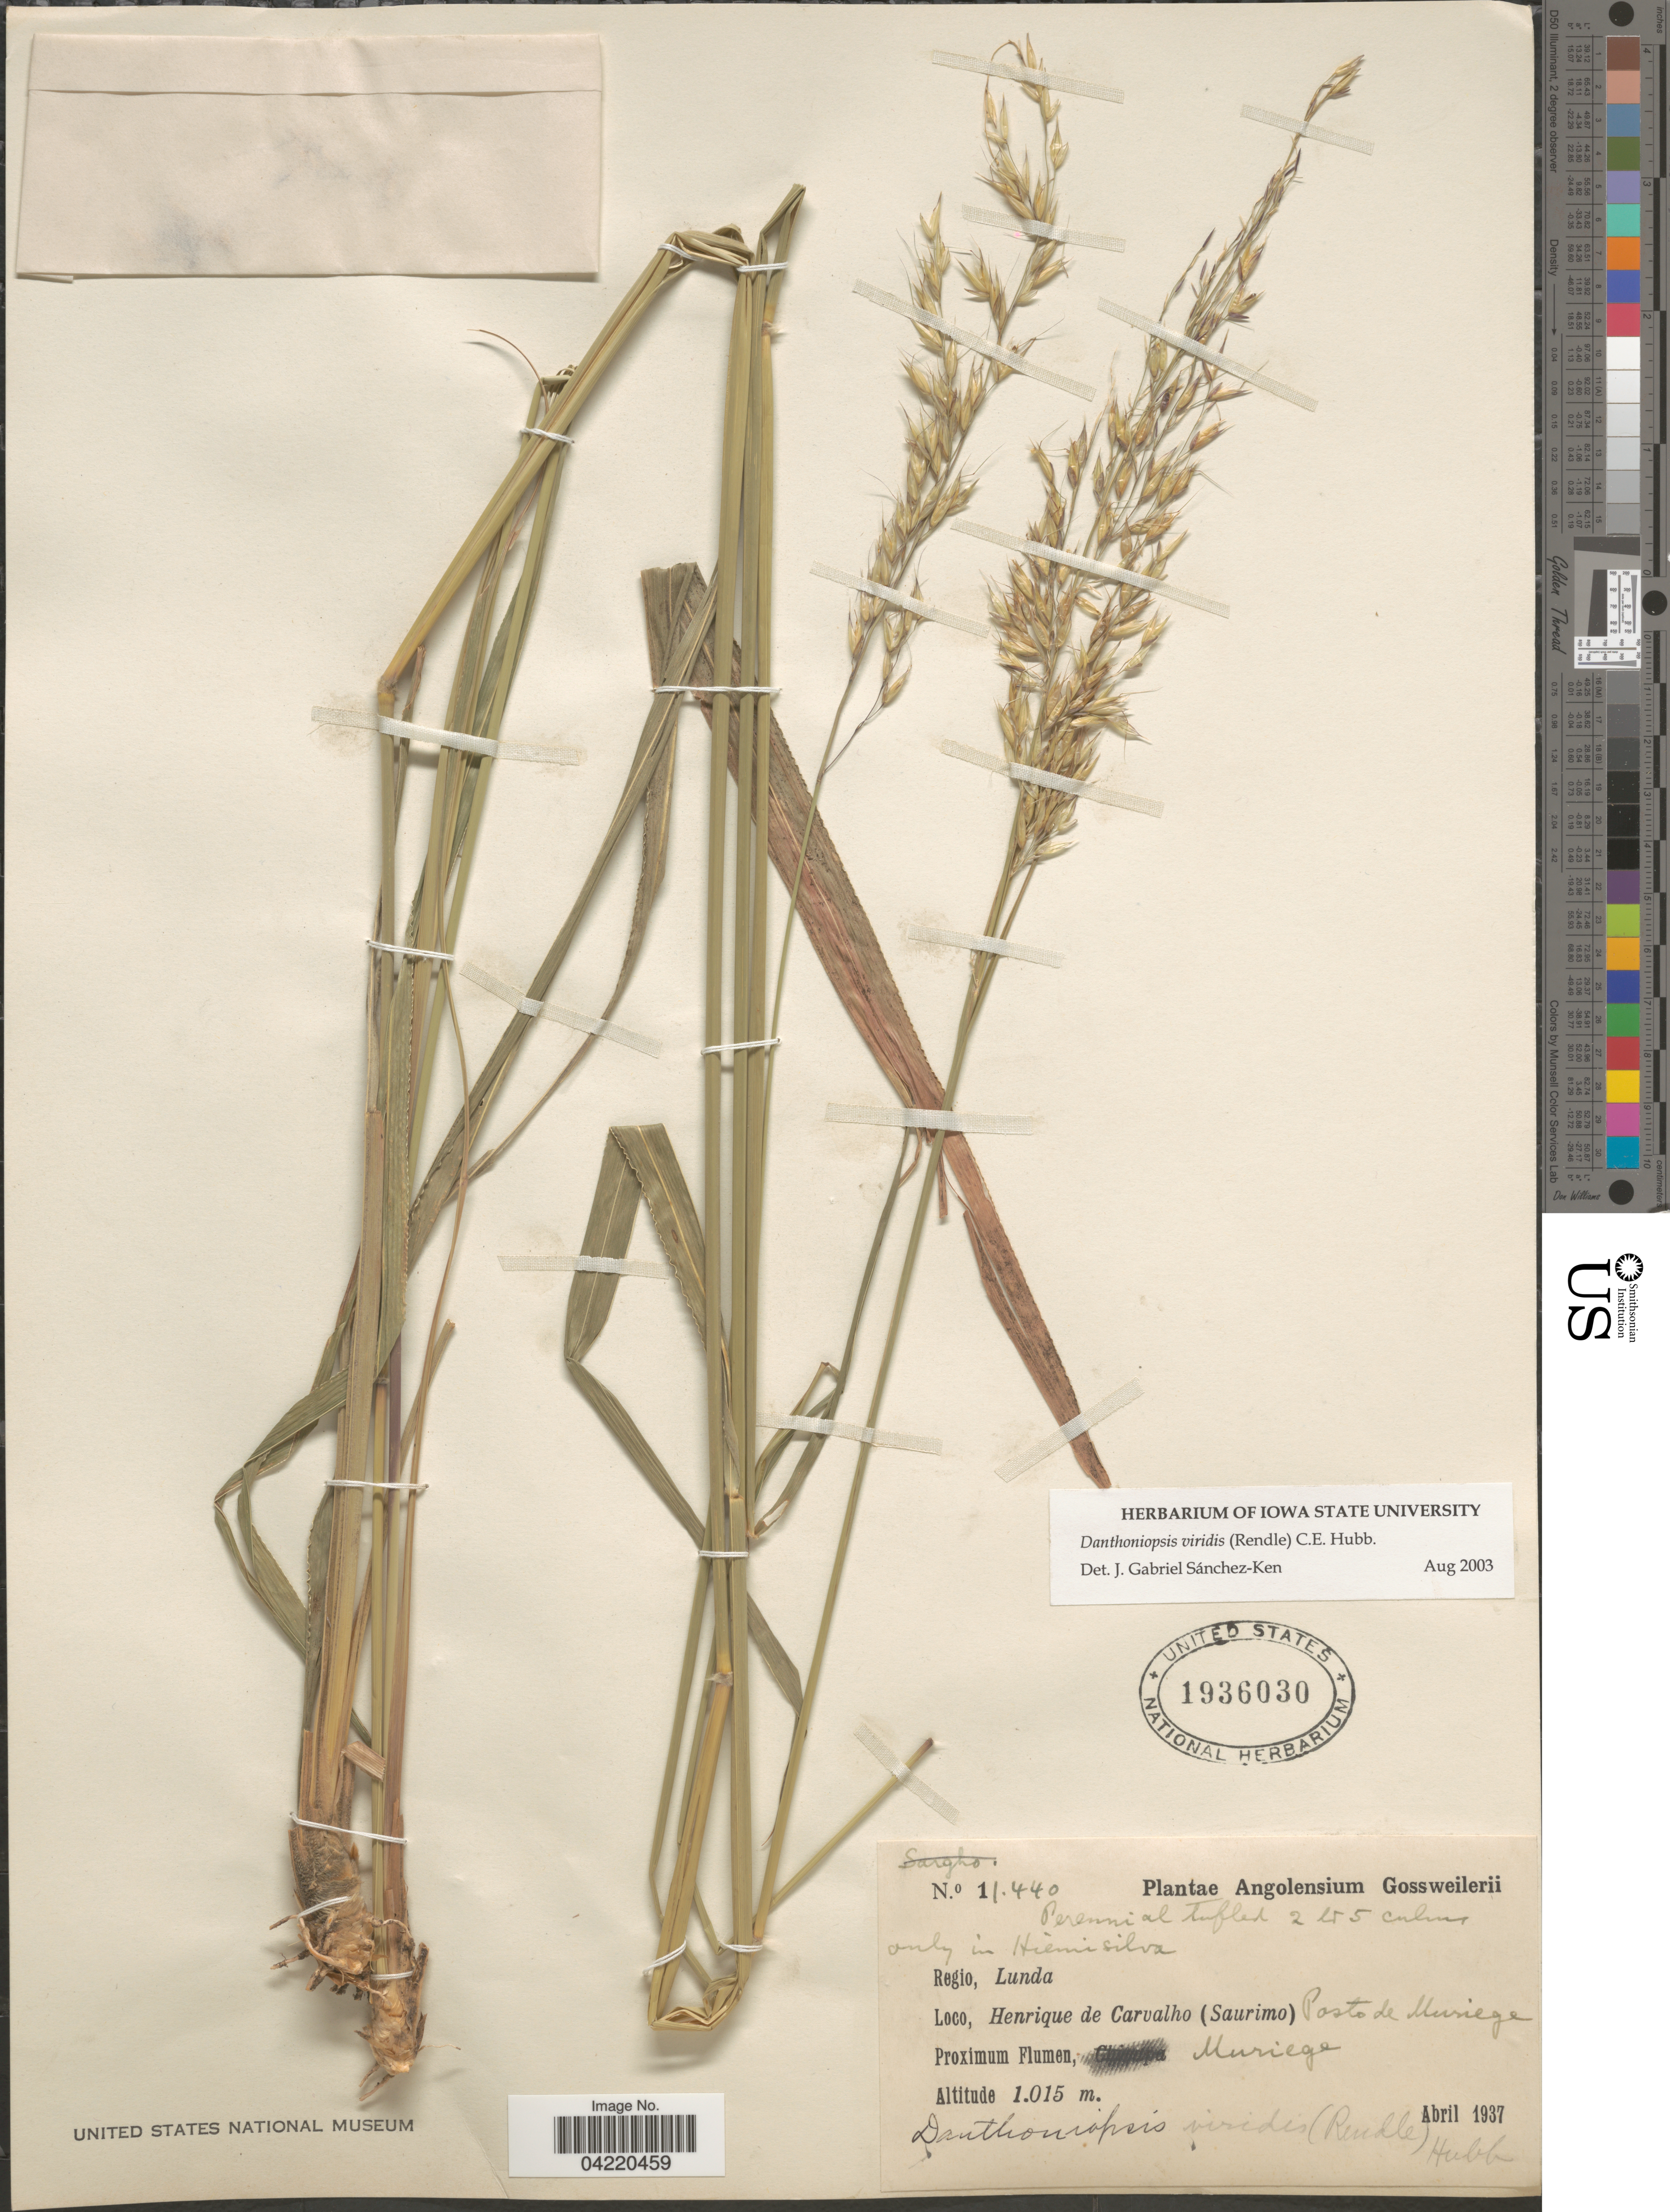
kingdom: Plantae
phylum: Tracheophyta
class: Liliopsida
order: Poales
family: Poaceae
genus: Danthoniopsis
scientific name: Danthoniopsis viridis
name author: (Rendle) C. E. Hubb.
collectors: -. Gossweiler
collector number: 11440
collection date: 1937-04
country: Angola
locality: Regio, Lunda. Henrique de Carvalho (Saurimo) Pasto de Muriege. Proximum Flumen, Muriege.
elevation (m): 1015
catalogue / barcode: US 1936030